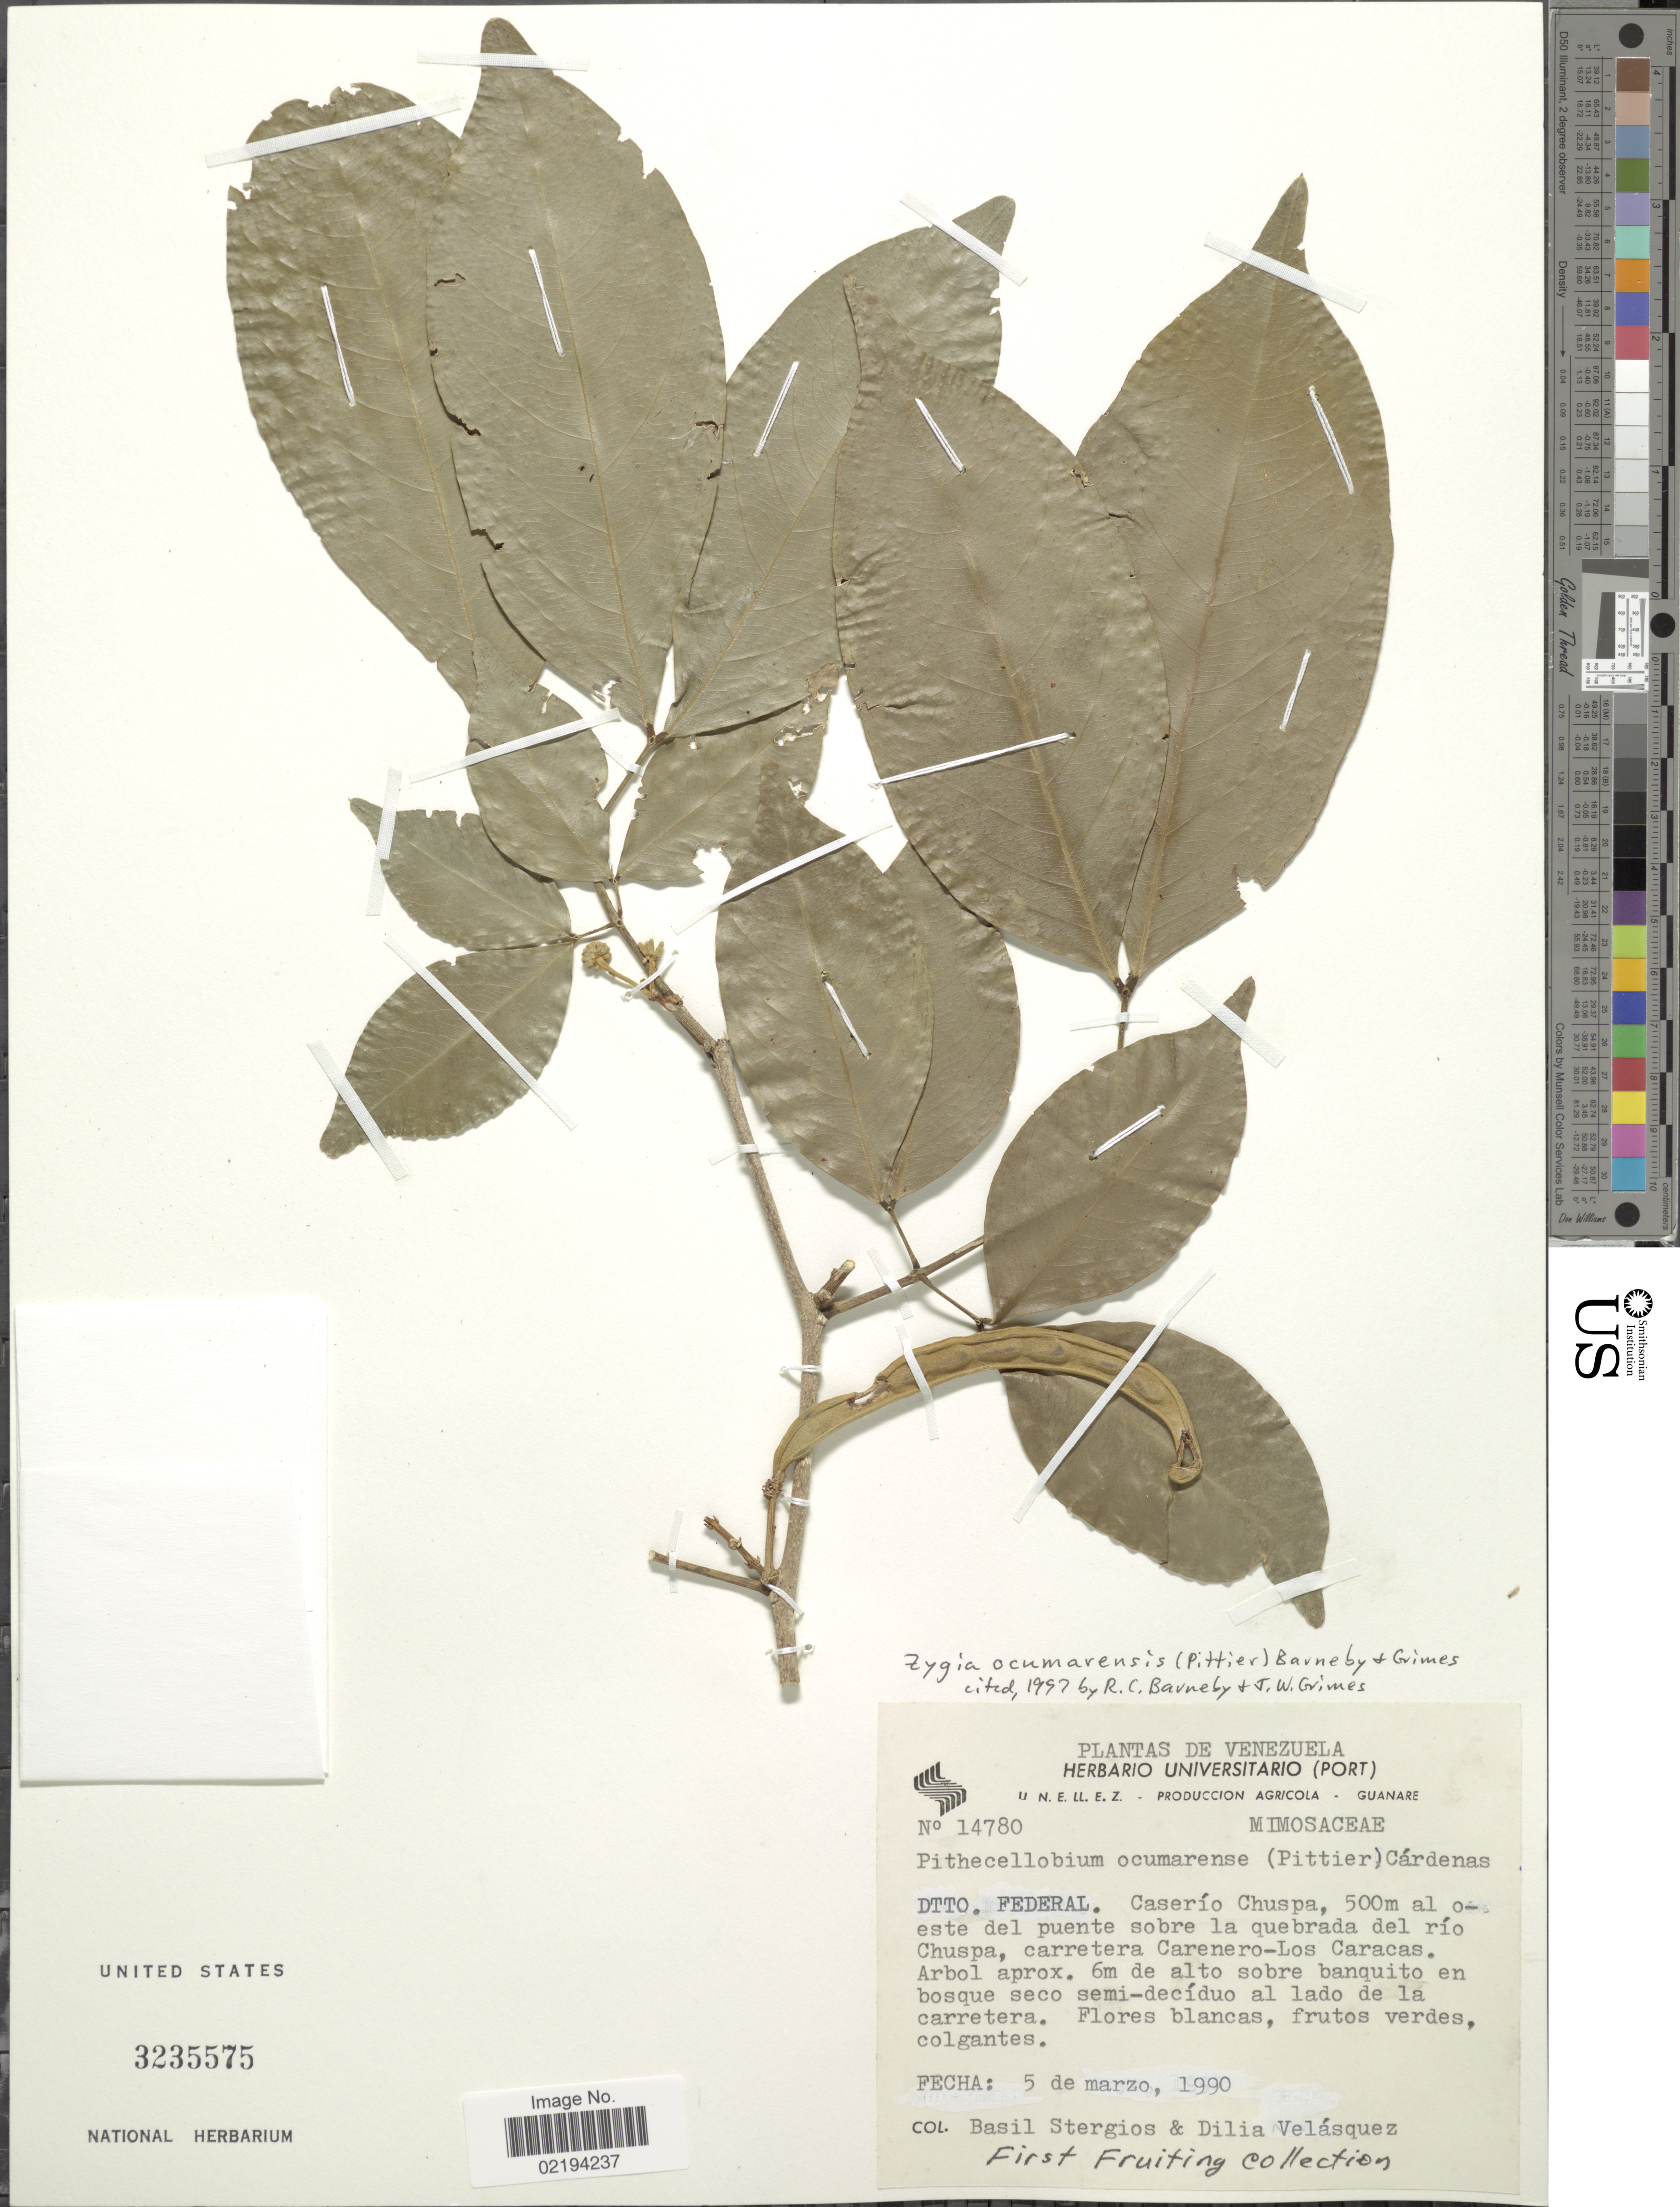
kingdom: Plantae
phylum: Tracheophyta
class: Magnoliopsida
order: Fabales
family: Fabaceae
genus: Zygia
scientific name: Zygia ocumarensis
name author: (Pittier) Barneby & J.W. Grimes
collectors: B. G. Stergios & D. Velásquez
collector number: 14780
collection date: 1990-03-05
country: Venezuela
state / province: Vargas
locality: Caserio Chuspa, 500 m W del puente sobre la quebrada del rio Chuspa, carretera Carenero-Los Caracas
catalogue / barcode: US 3235575